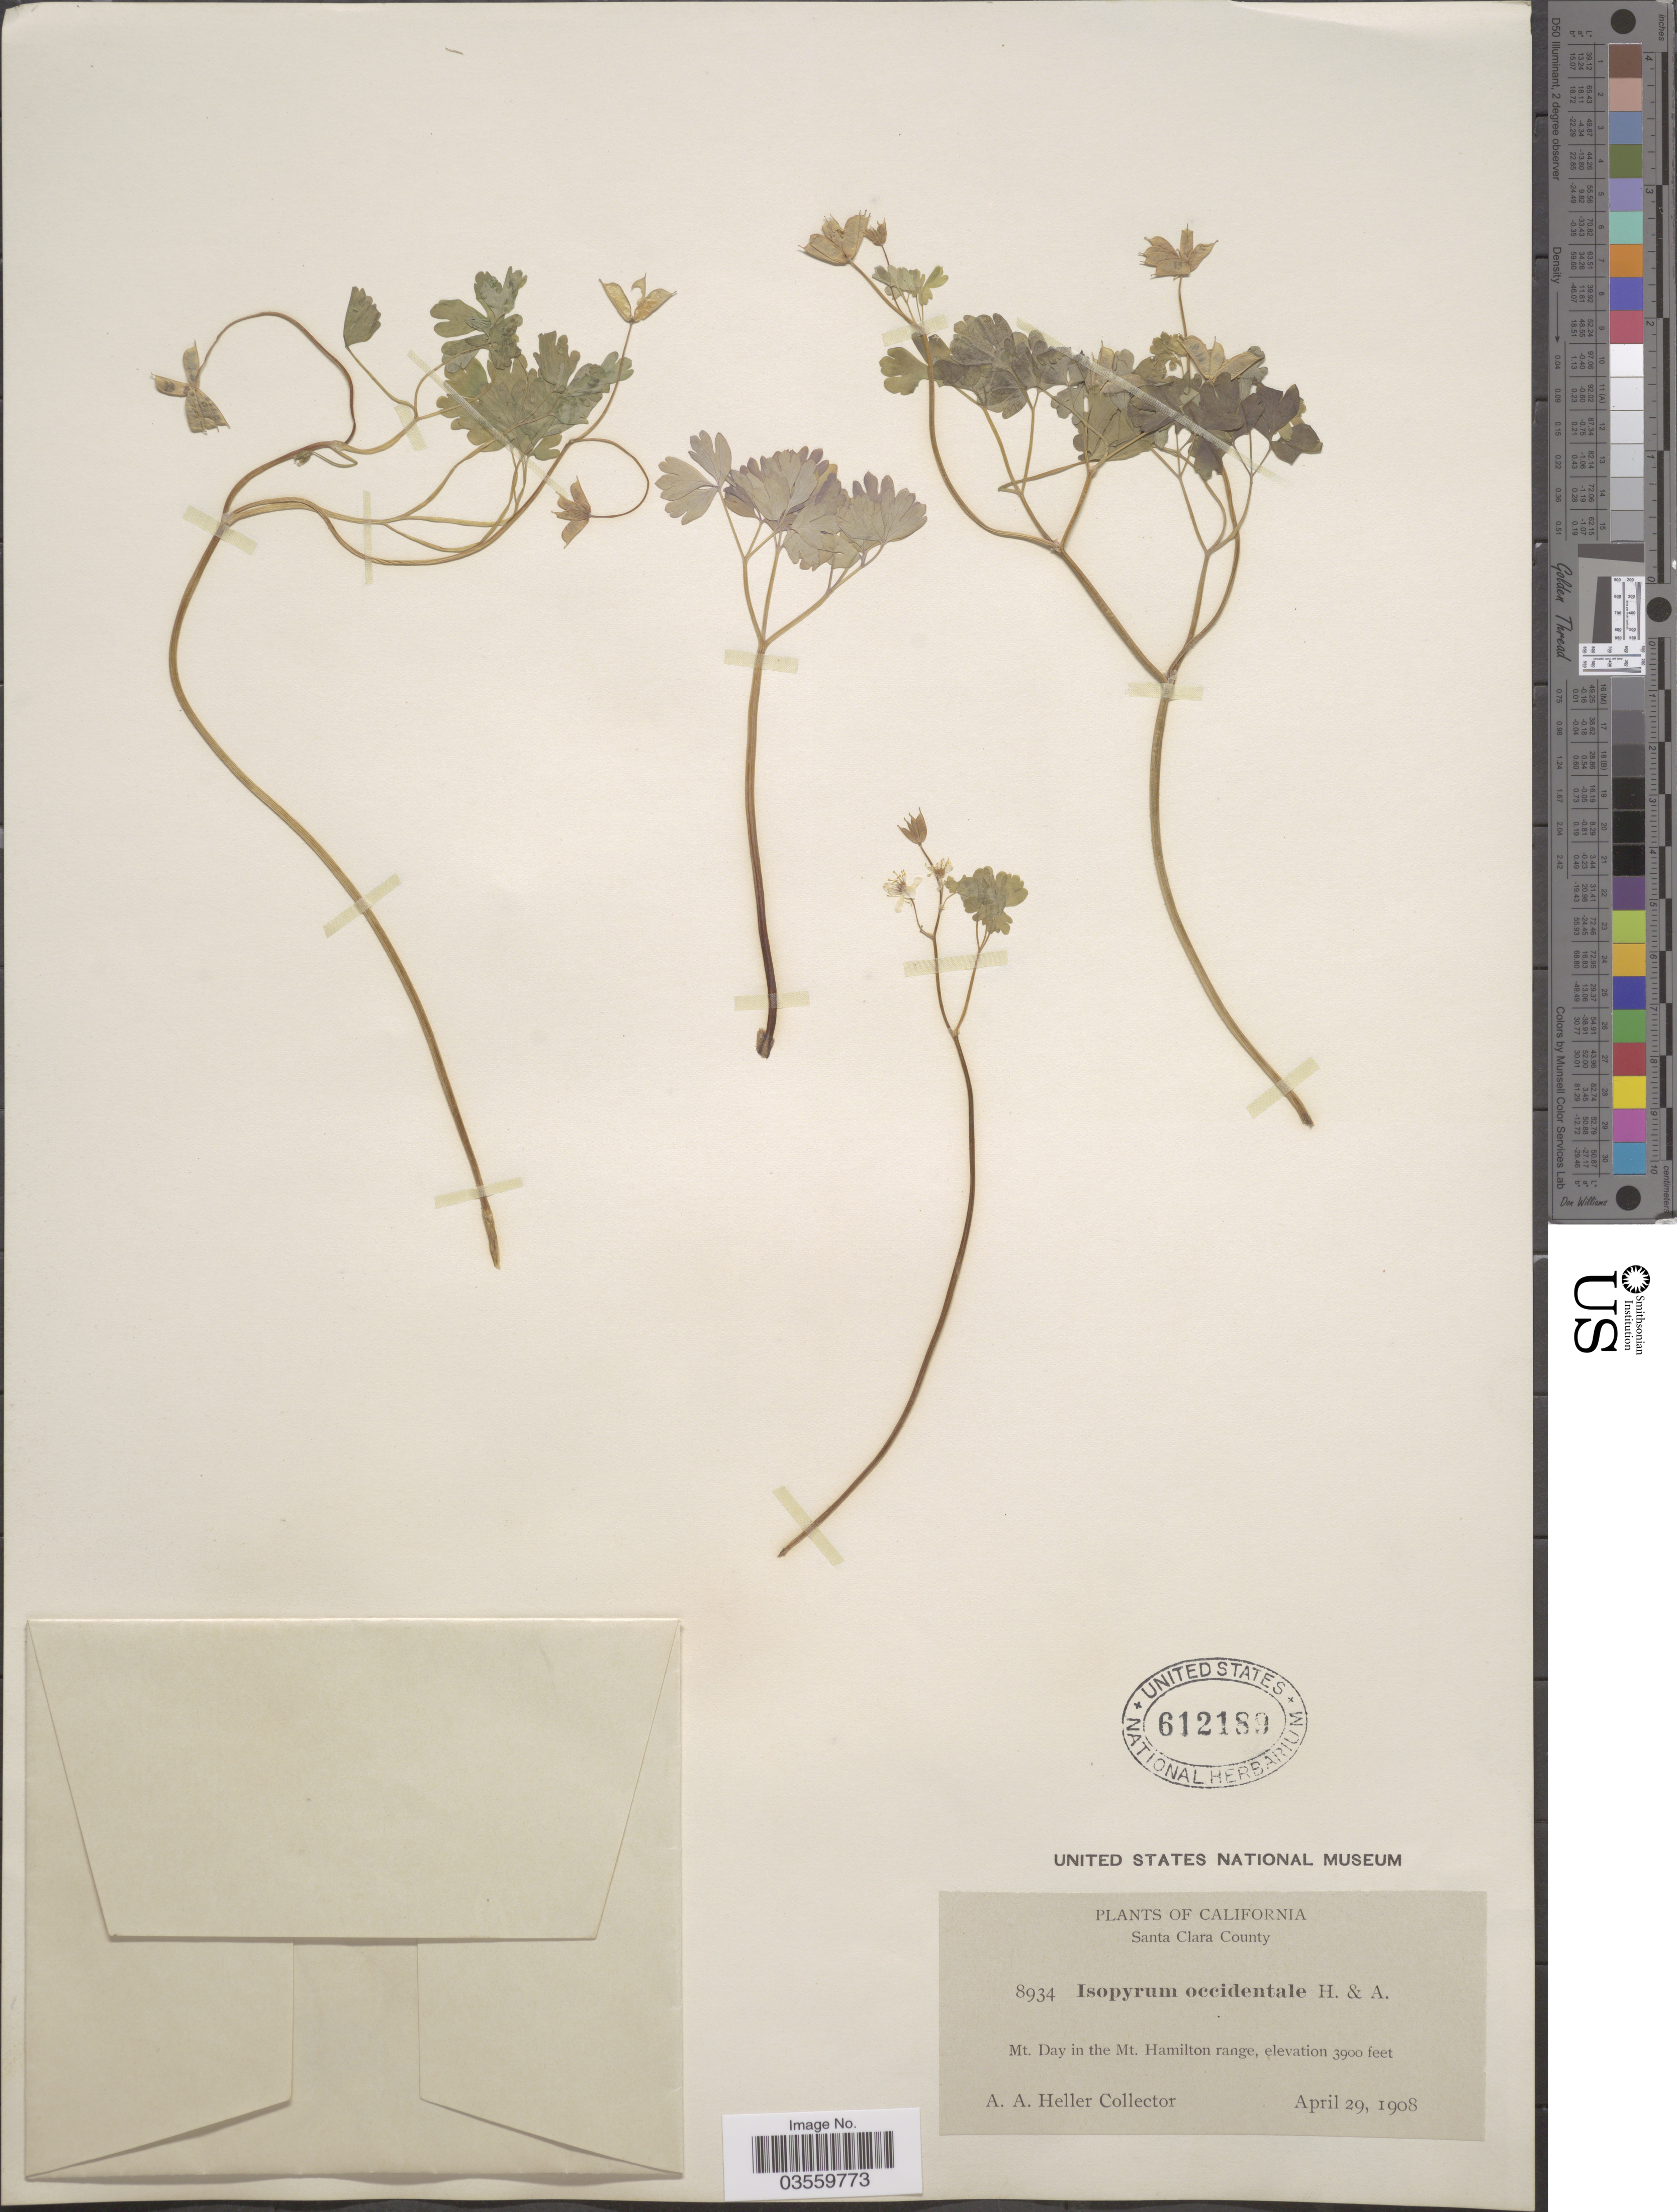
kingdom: Plantae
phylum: Tracheophyta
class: Magnoliopsida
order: Ranunculales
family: Ranunculaceae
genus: Enemion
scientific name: Enemion occidentale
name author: (Hook. & Arn.) J.R. Drumm. & Hutch.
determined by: Strong, Mark T., (BOT), Smithsonian Institution - National Museum of Natural History (UNITED STATES)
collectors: A. A. Heller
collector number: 8934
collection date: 1908-04-29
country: United States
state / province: California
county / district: Santa Clara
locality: Santa Clara County. Mt. Day in the Mt. Hamilton range.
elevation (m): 1189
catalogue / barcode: US 612189